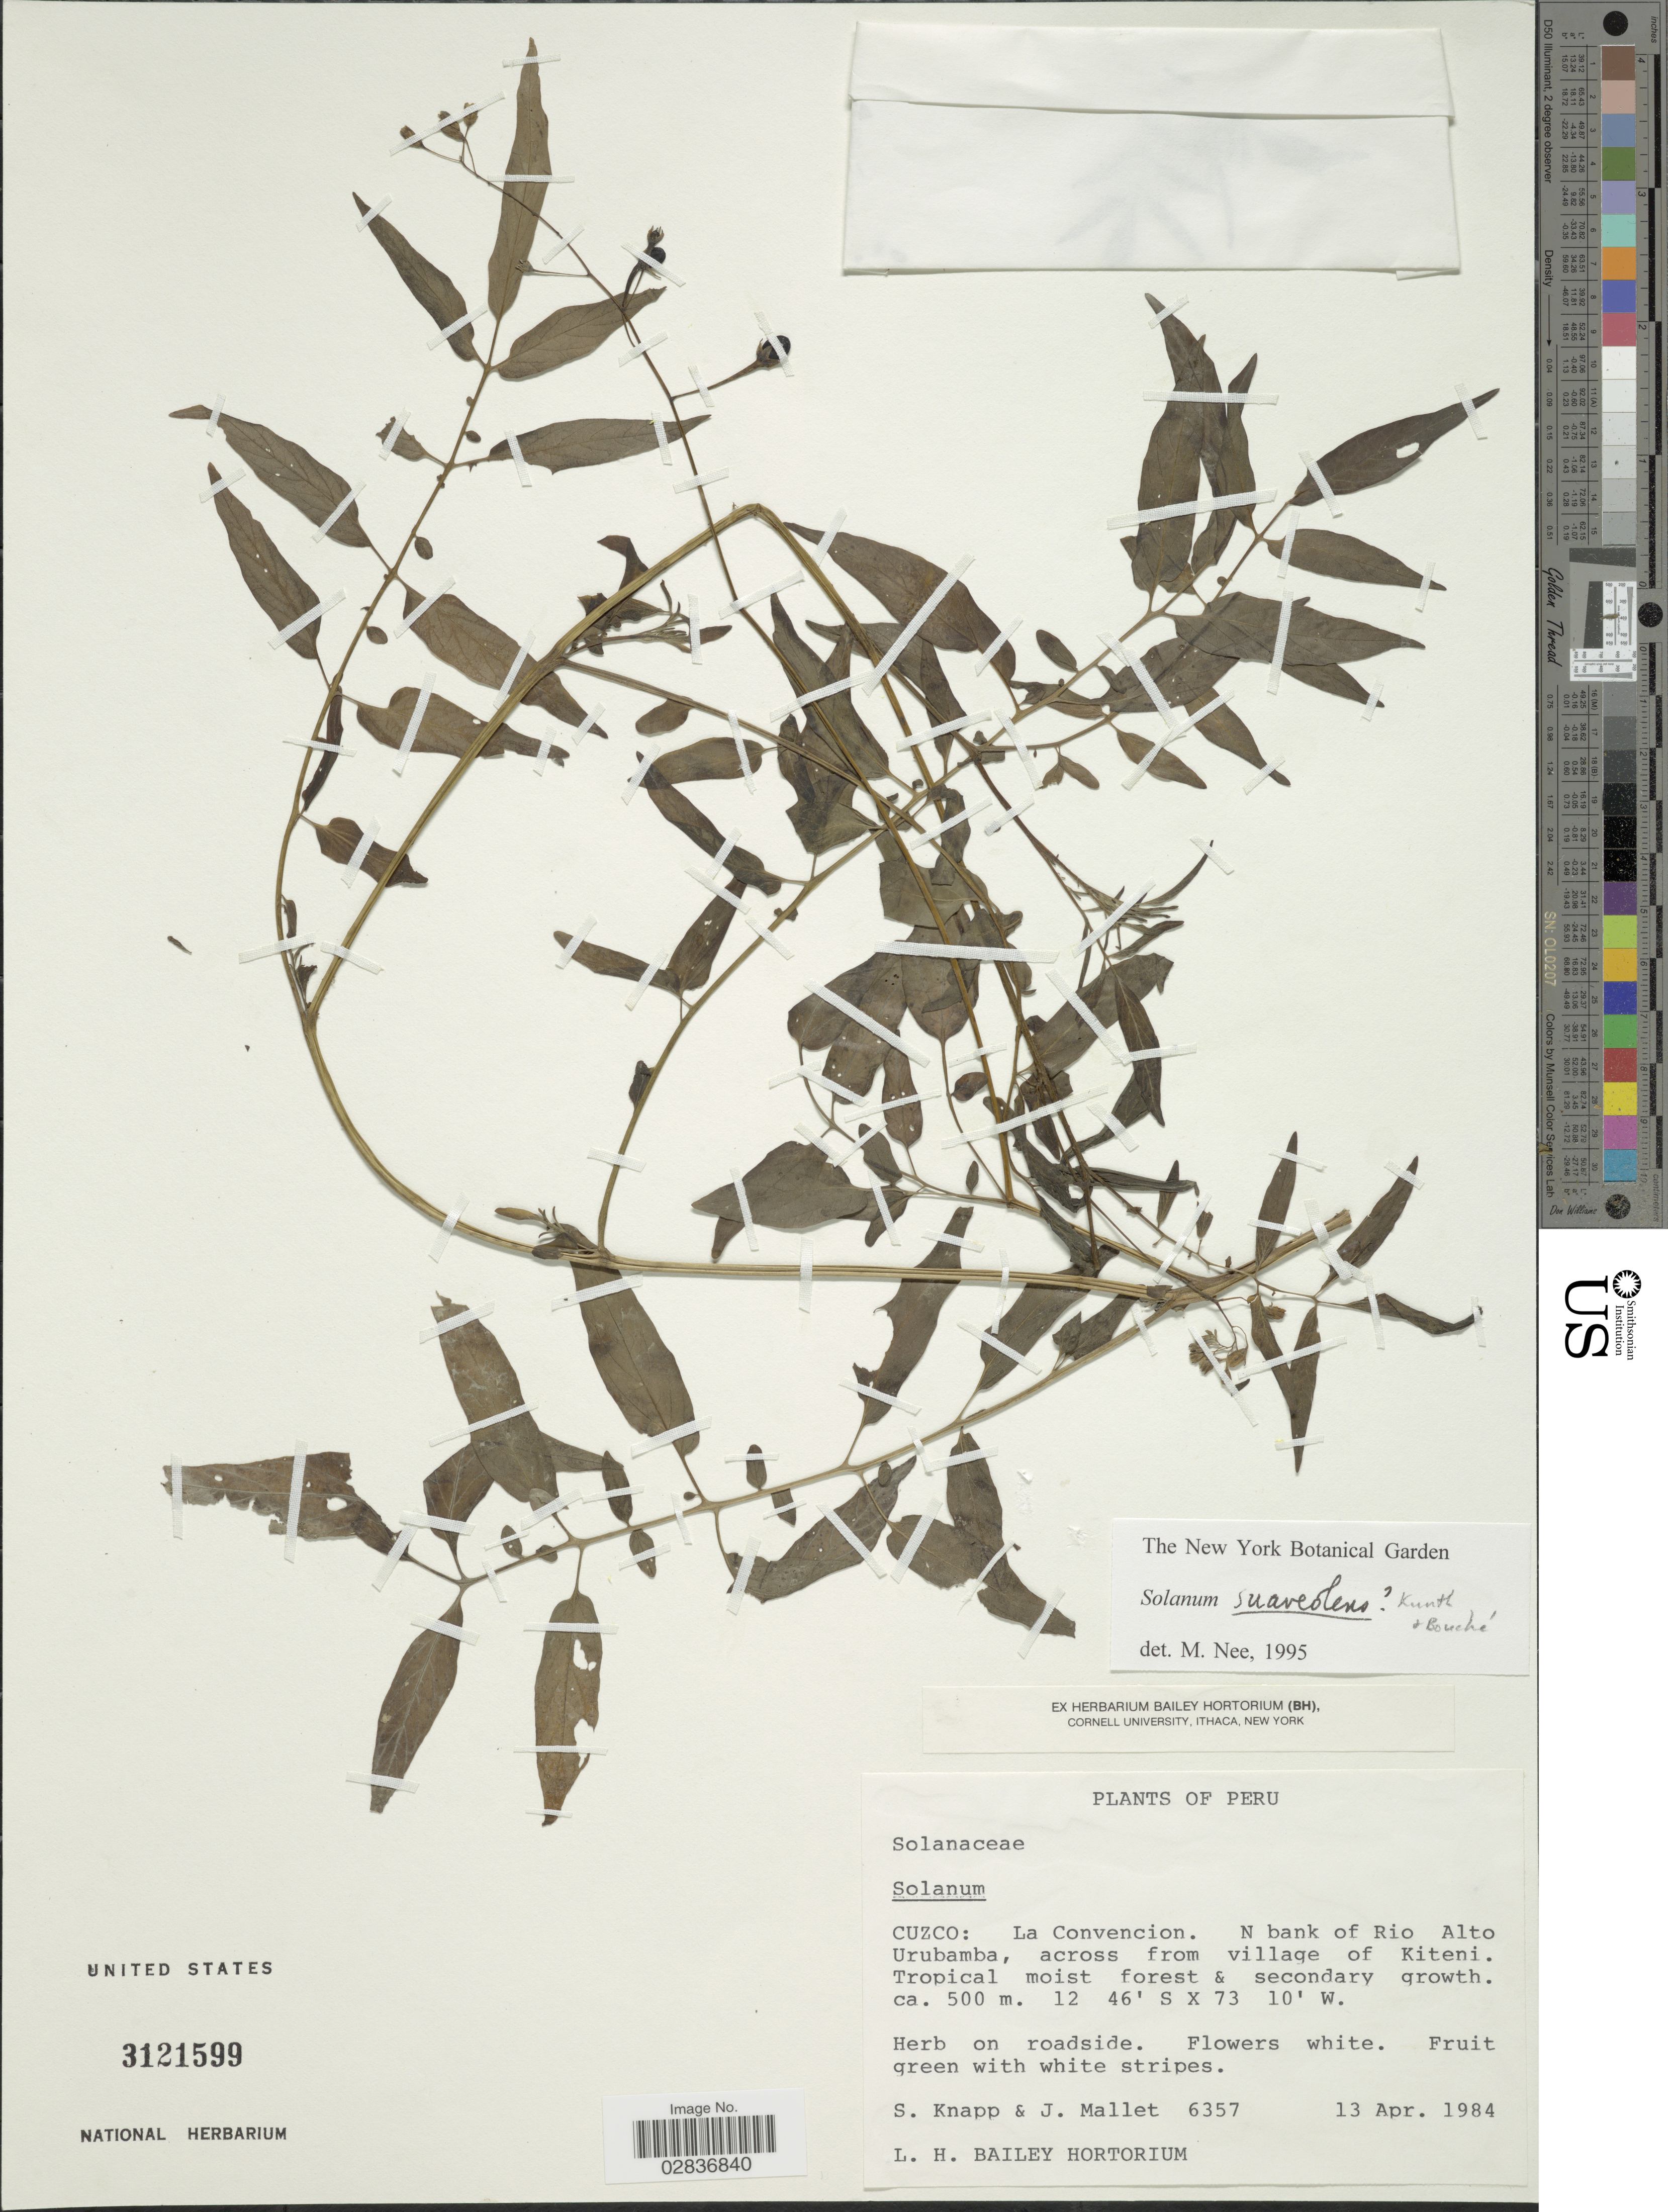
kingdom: Plantae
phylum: Tracheophyta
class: Magnoliopsida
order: Solanales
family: Solanaceae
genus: Solanum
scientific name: Solanum suaveolens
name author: Kunth & C.D. Bouché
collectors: S. Knapp & J. Mallet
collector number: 6357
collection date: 1984-04-13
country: Peru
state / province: Cusco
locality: Cuzco: La Convencion. N bank of Rio Alto Urubamba, across from village of Kiteni.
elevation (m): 500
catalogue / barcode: US 3121599